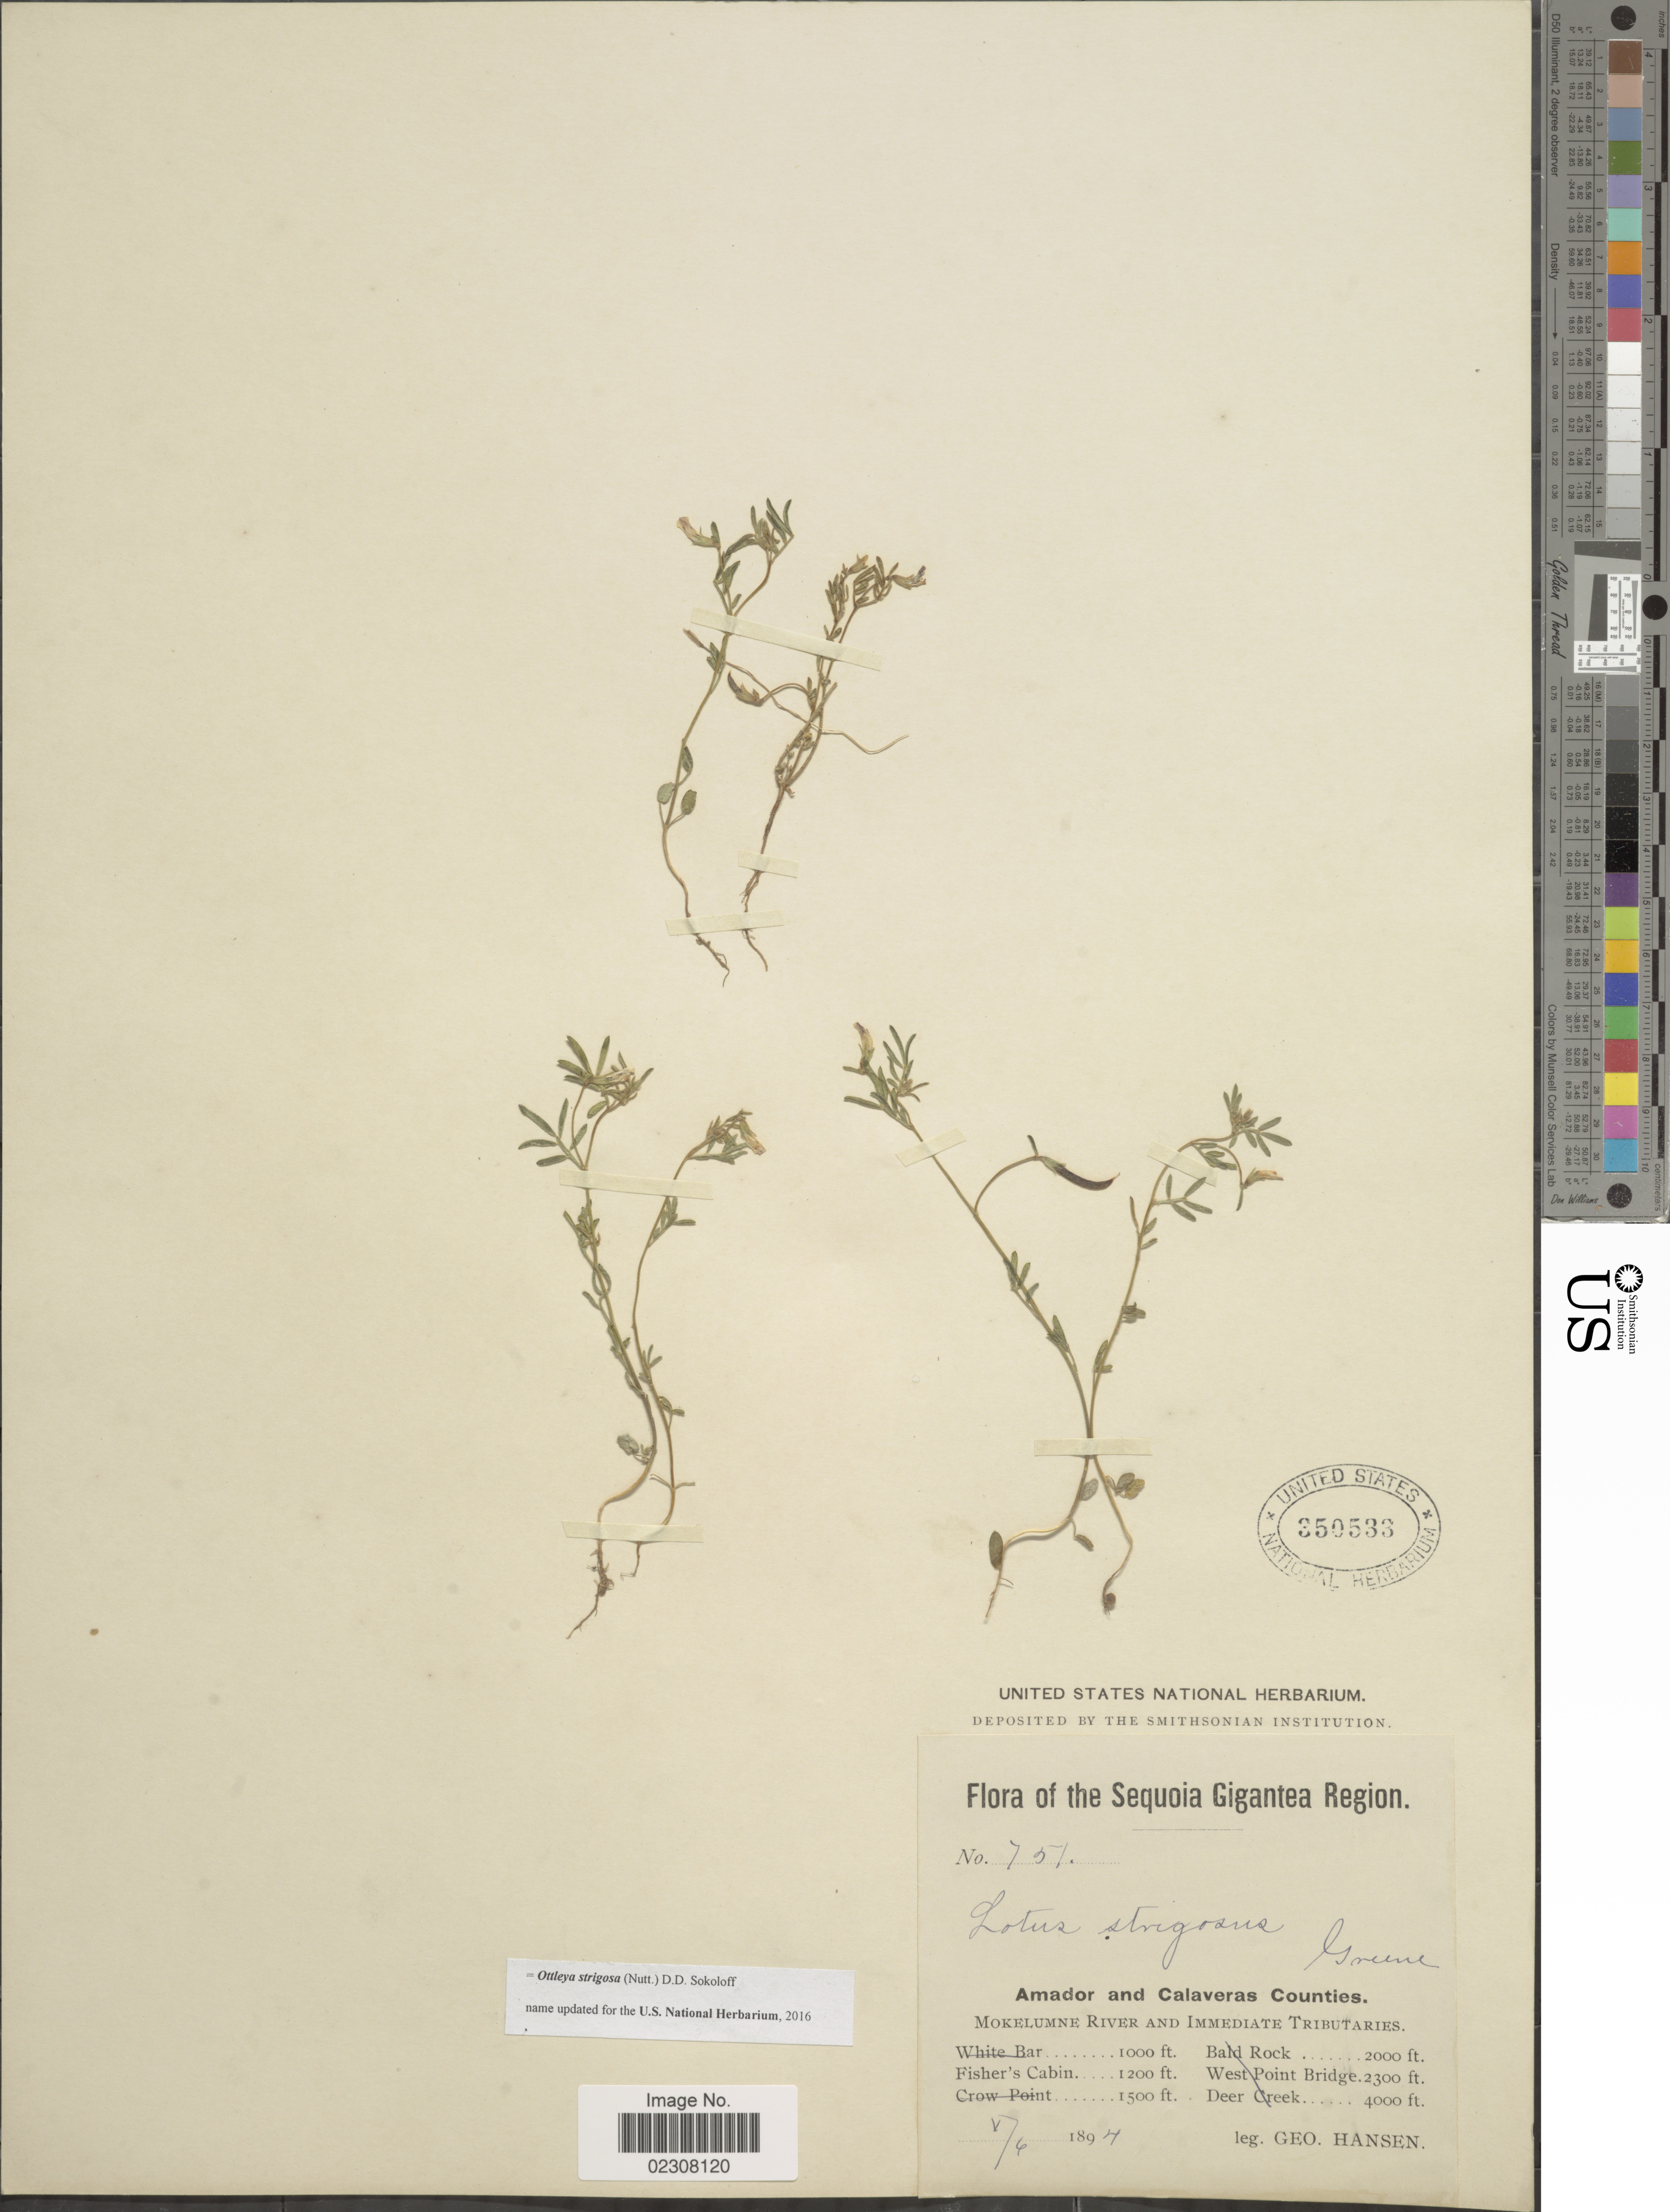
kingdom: Plantae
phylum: Tracheophyta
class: Magnoliopsida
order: Fabales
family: Fabaceae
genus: Ottleya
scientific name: Ottleya strigosa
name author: (Nutt.) D.D. Sokoloff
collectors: G. Hansen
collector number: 751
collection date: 1894-05-04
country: United States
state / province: California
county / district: Calaveras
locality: Sequoia Gigantea Region, Amador and Calaveras Counties, Mokelumne River and Immediate Tributaries, Fisher's Cabin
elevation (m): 366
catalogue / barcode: US 350533